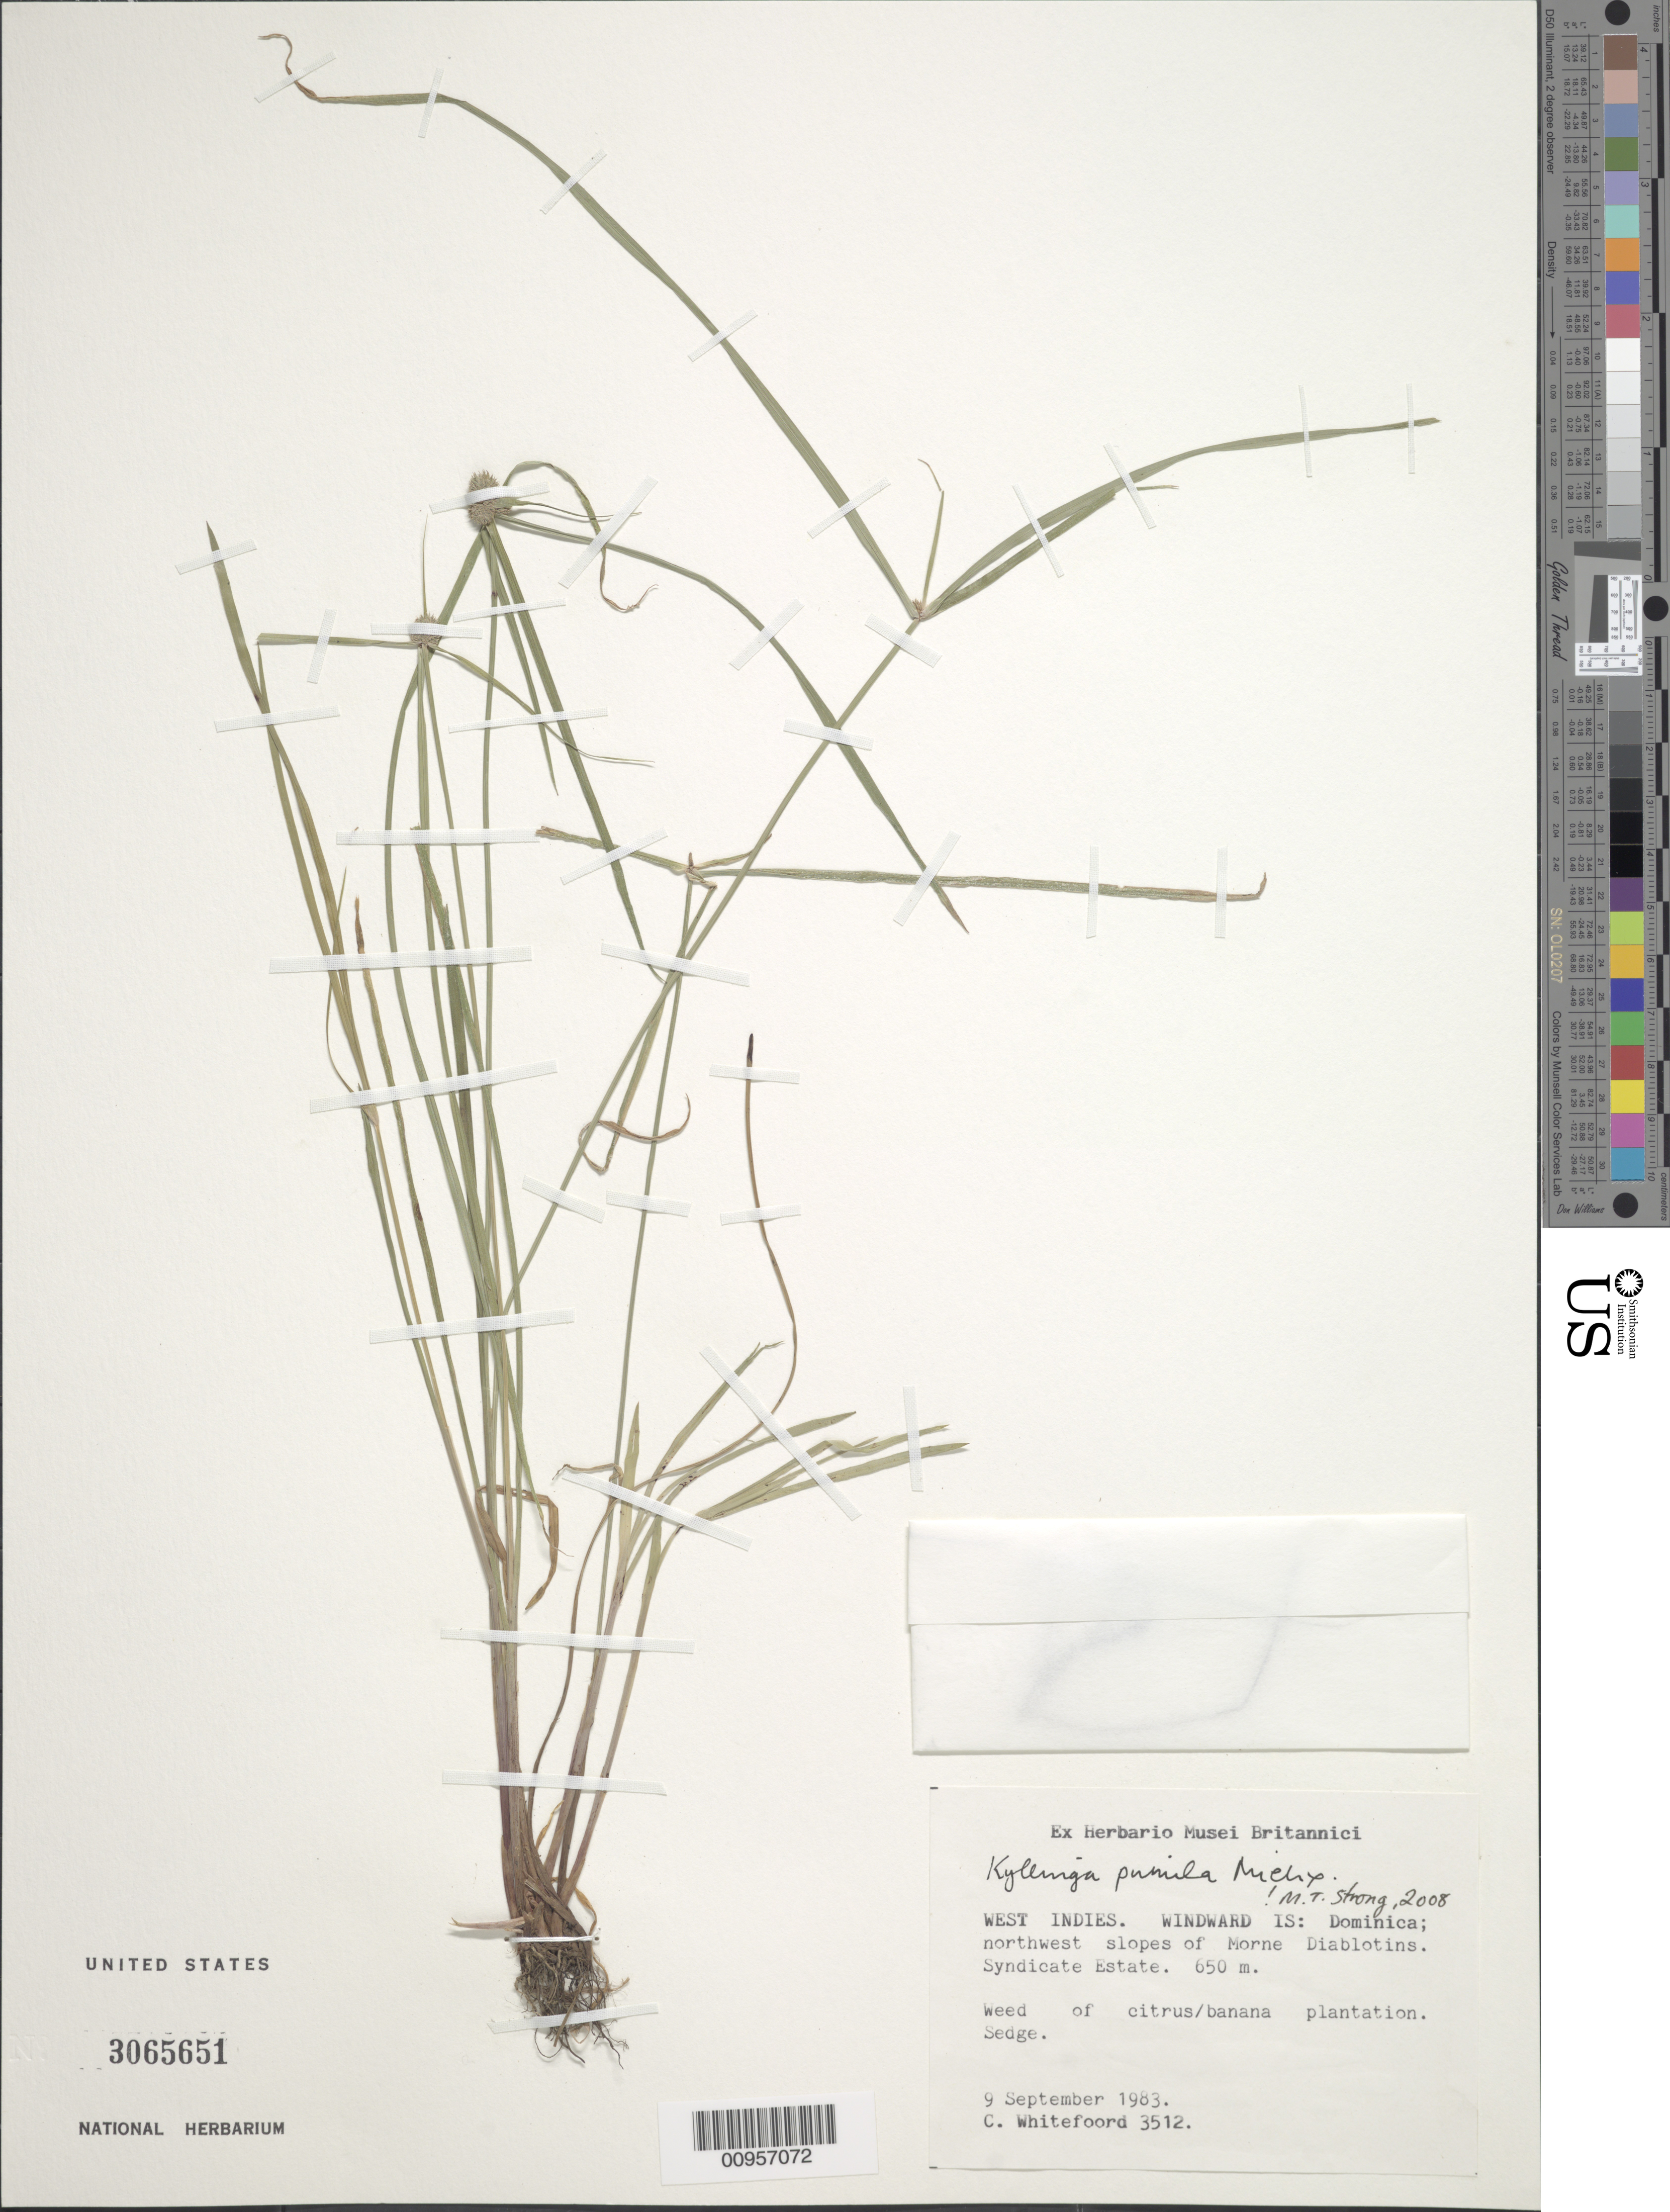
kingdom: Plantae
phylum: Tracheophyta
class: Liliopsida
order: Poales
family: Cyperaceae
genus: Cyperus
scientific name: Cyperus hortensis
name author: (Salzm. ex Steud.) Dorr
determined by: Strong, Mark T., (BOT), Smithsonian Institution - National Museum of Natural History (UNITED STATES)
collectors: C. Whitefoord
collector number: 3512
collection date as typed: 09 Sep 1983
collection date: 1983-09-09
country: Dominica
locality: Northwest slopes of Morne Diablotins, Syndicate Estate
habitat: Citrus/banana plantation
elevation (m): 650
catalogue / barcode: US 3065651